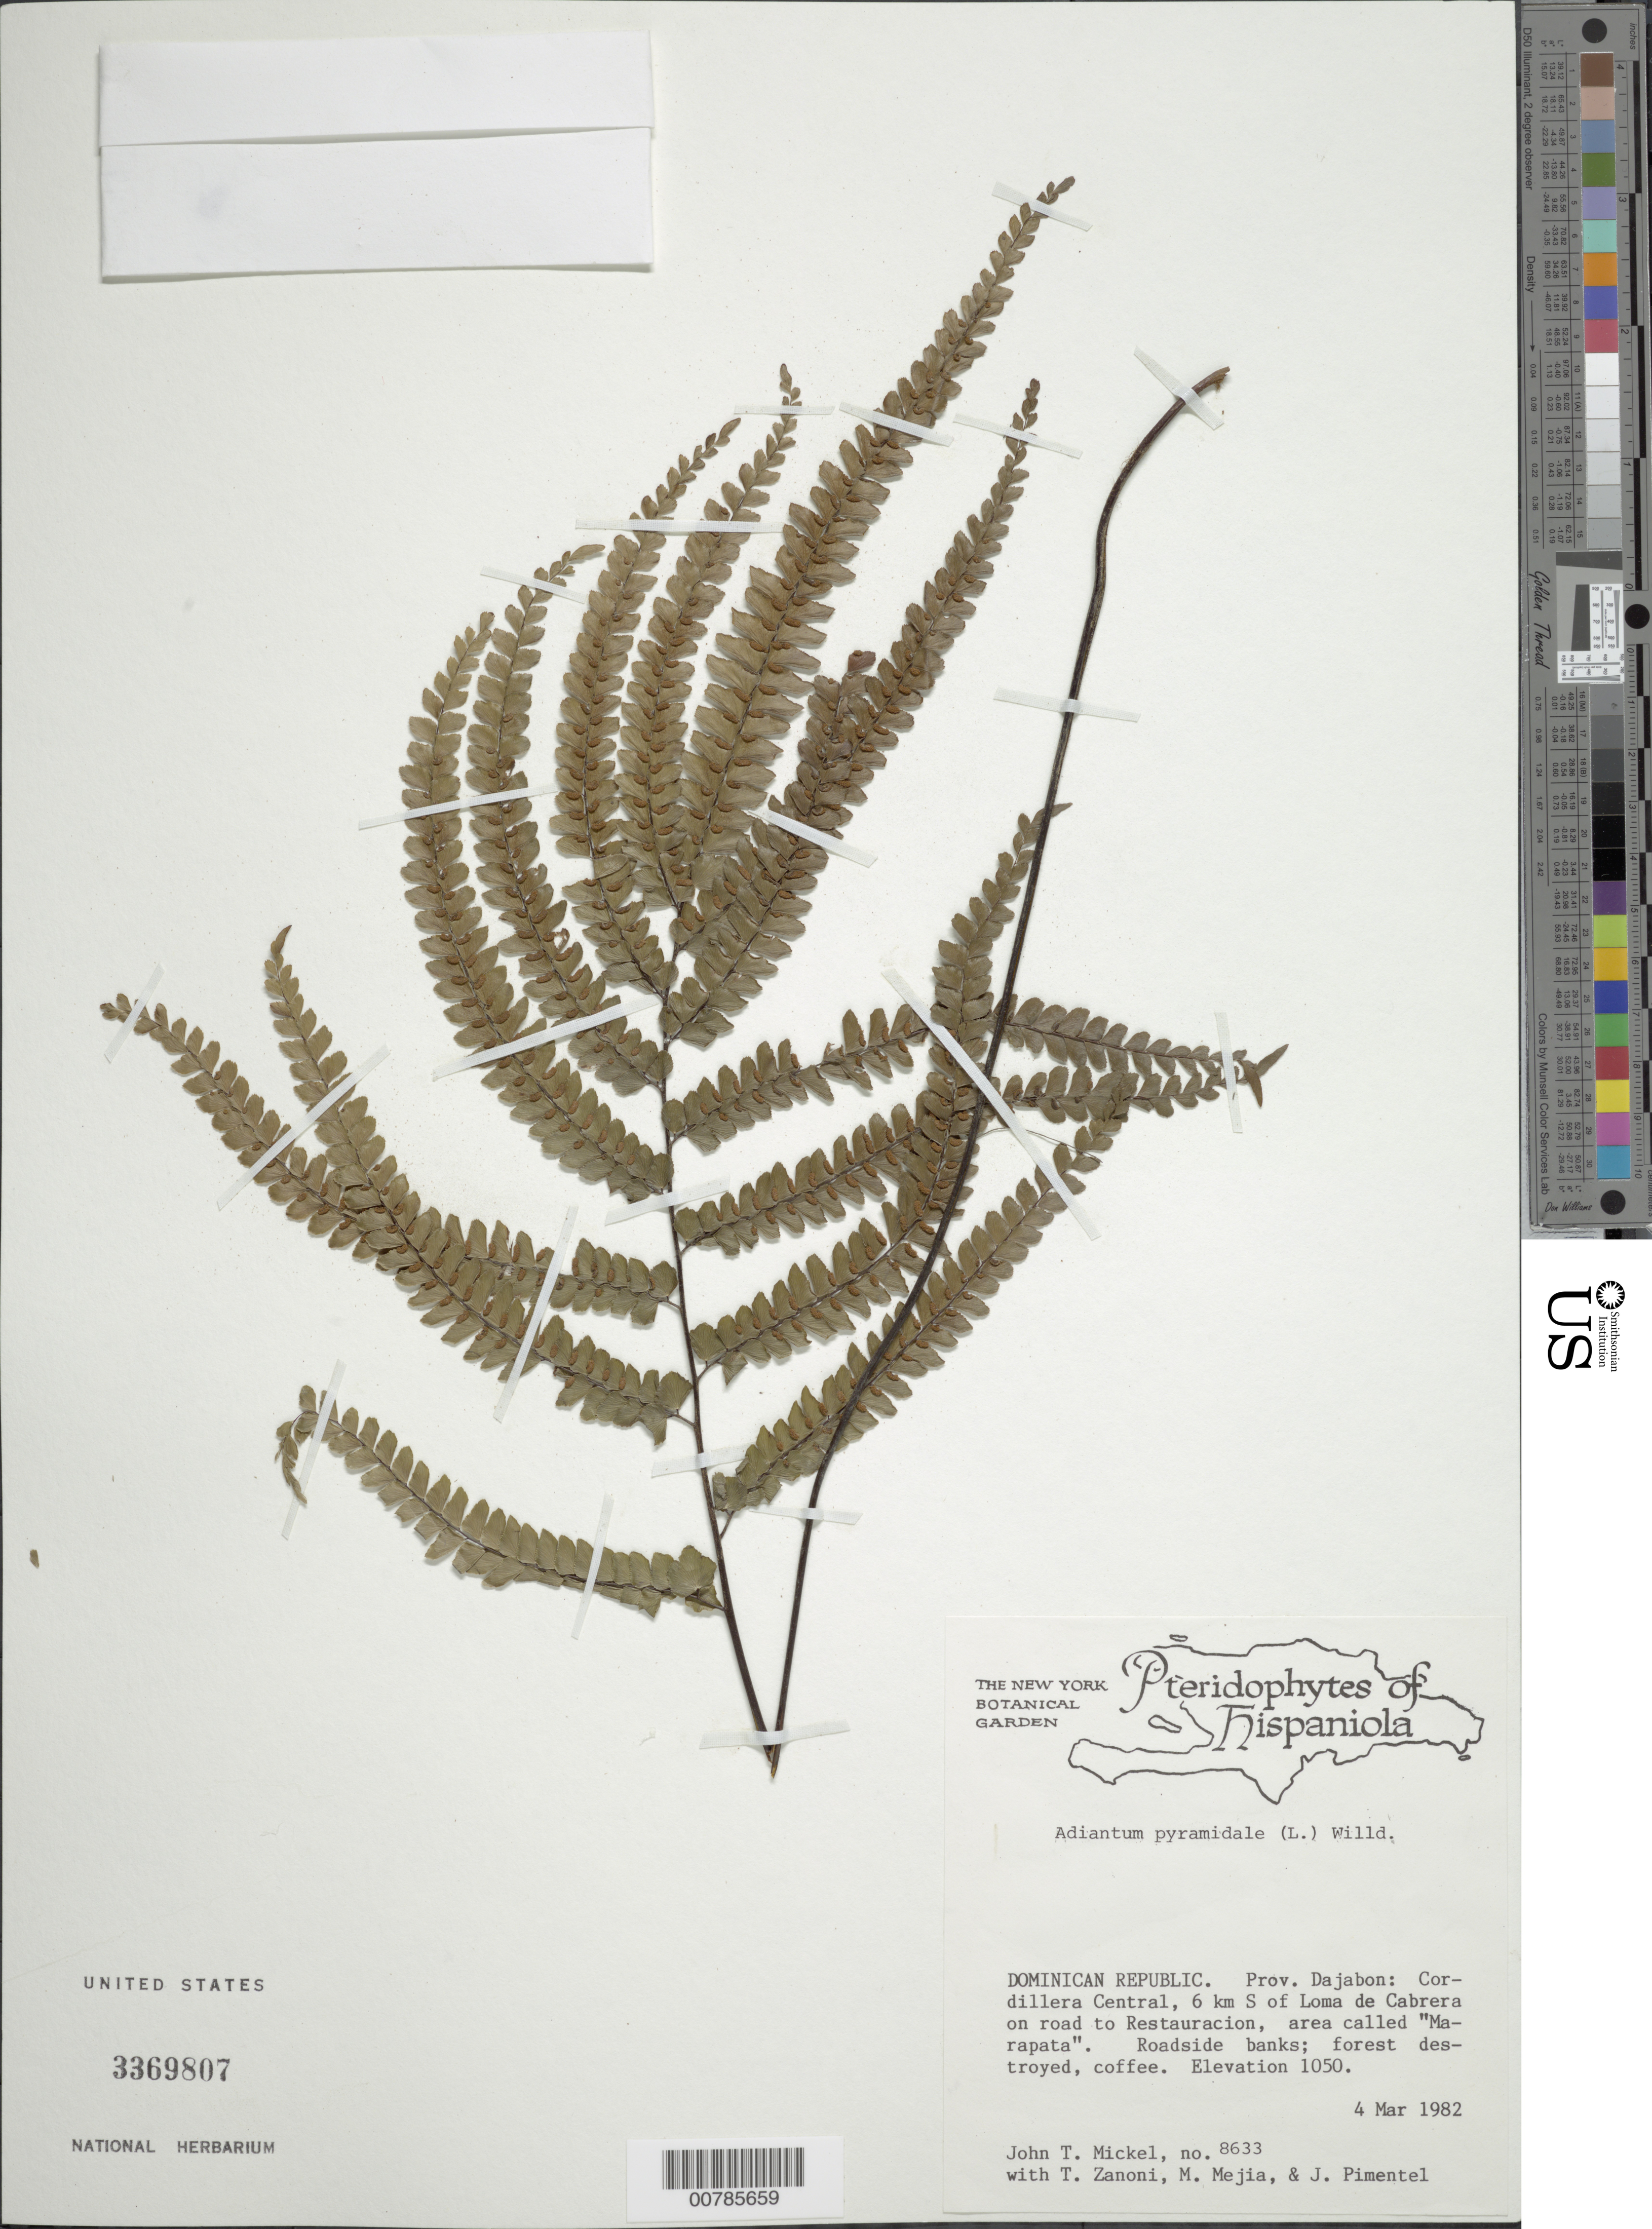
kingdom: Plantae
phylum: Tracheophyta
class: Polypodiopsida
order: Polypodiales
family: Pteridaceae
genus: Adiantum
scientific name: Adiantum pyramidale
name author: (L.) Willd.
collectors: J. T. Mickel, P. Mickel, M. Mejia & J. Pimentel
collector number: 8633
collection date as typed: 04 Mar 1982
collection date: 1982-03-04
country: Dominican Republic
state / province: Dajabon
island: Hispaniola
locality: Cordillera Central, 6 km S of Loma de Cabrera on road to Restauracion, area called "Marapata"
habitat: Roadside banks; forest destroyed, coffee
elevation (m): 320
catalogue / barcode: US 3369807